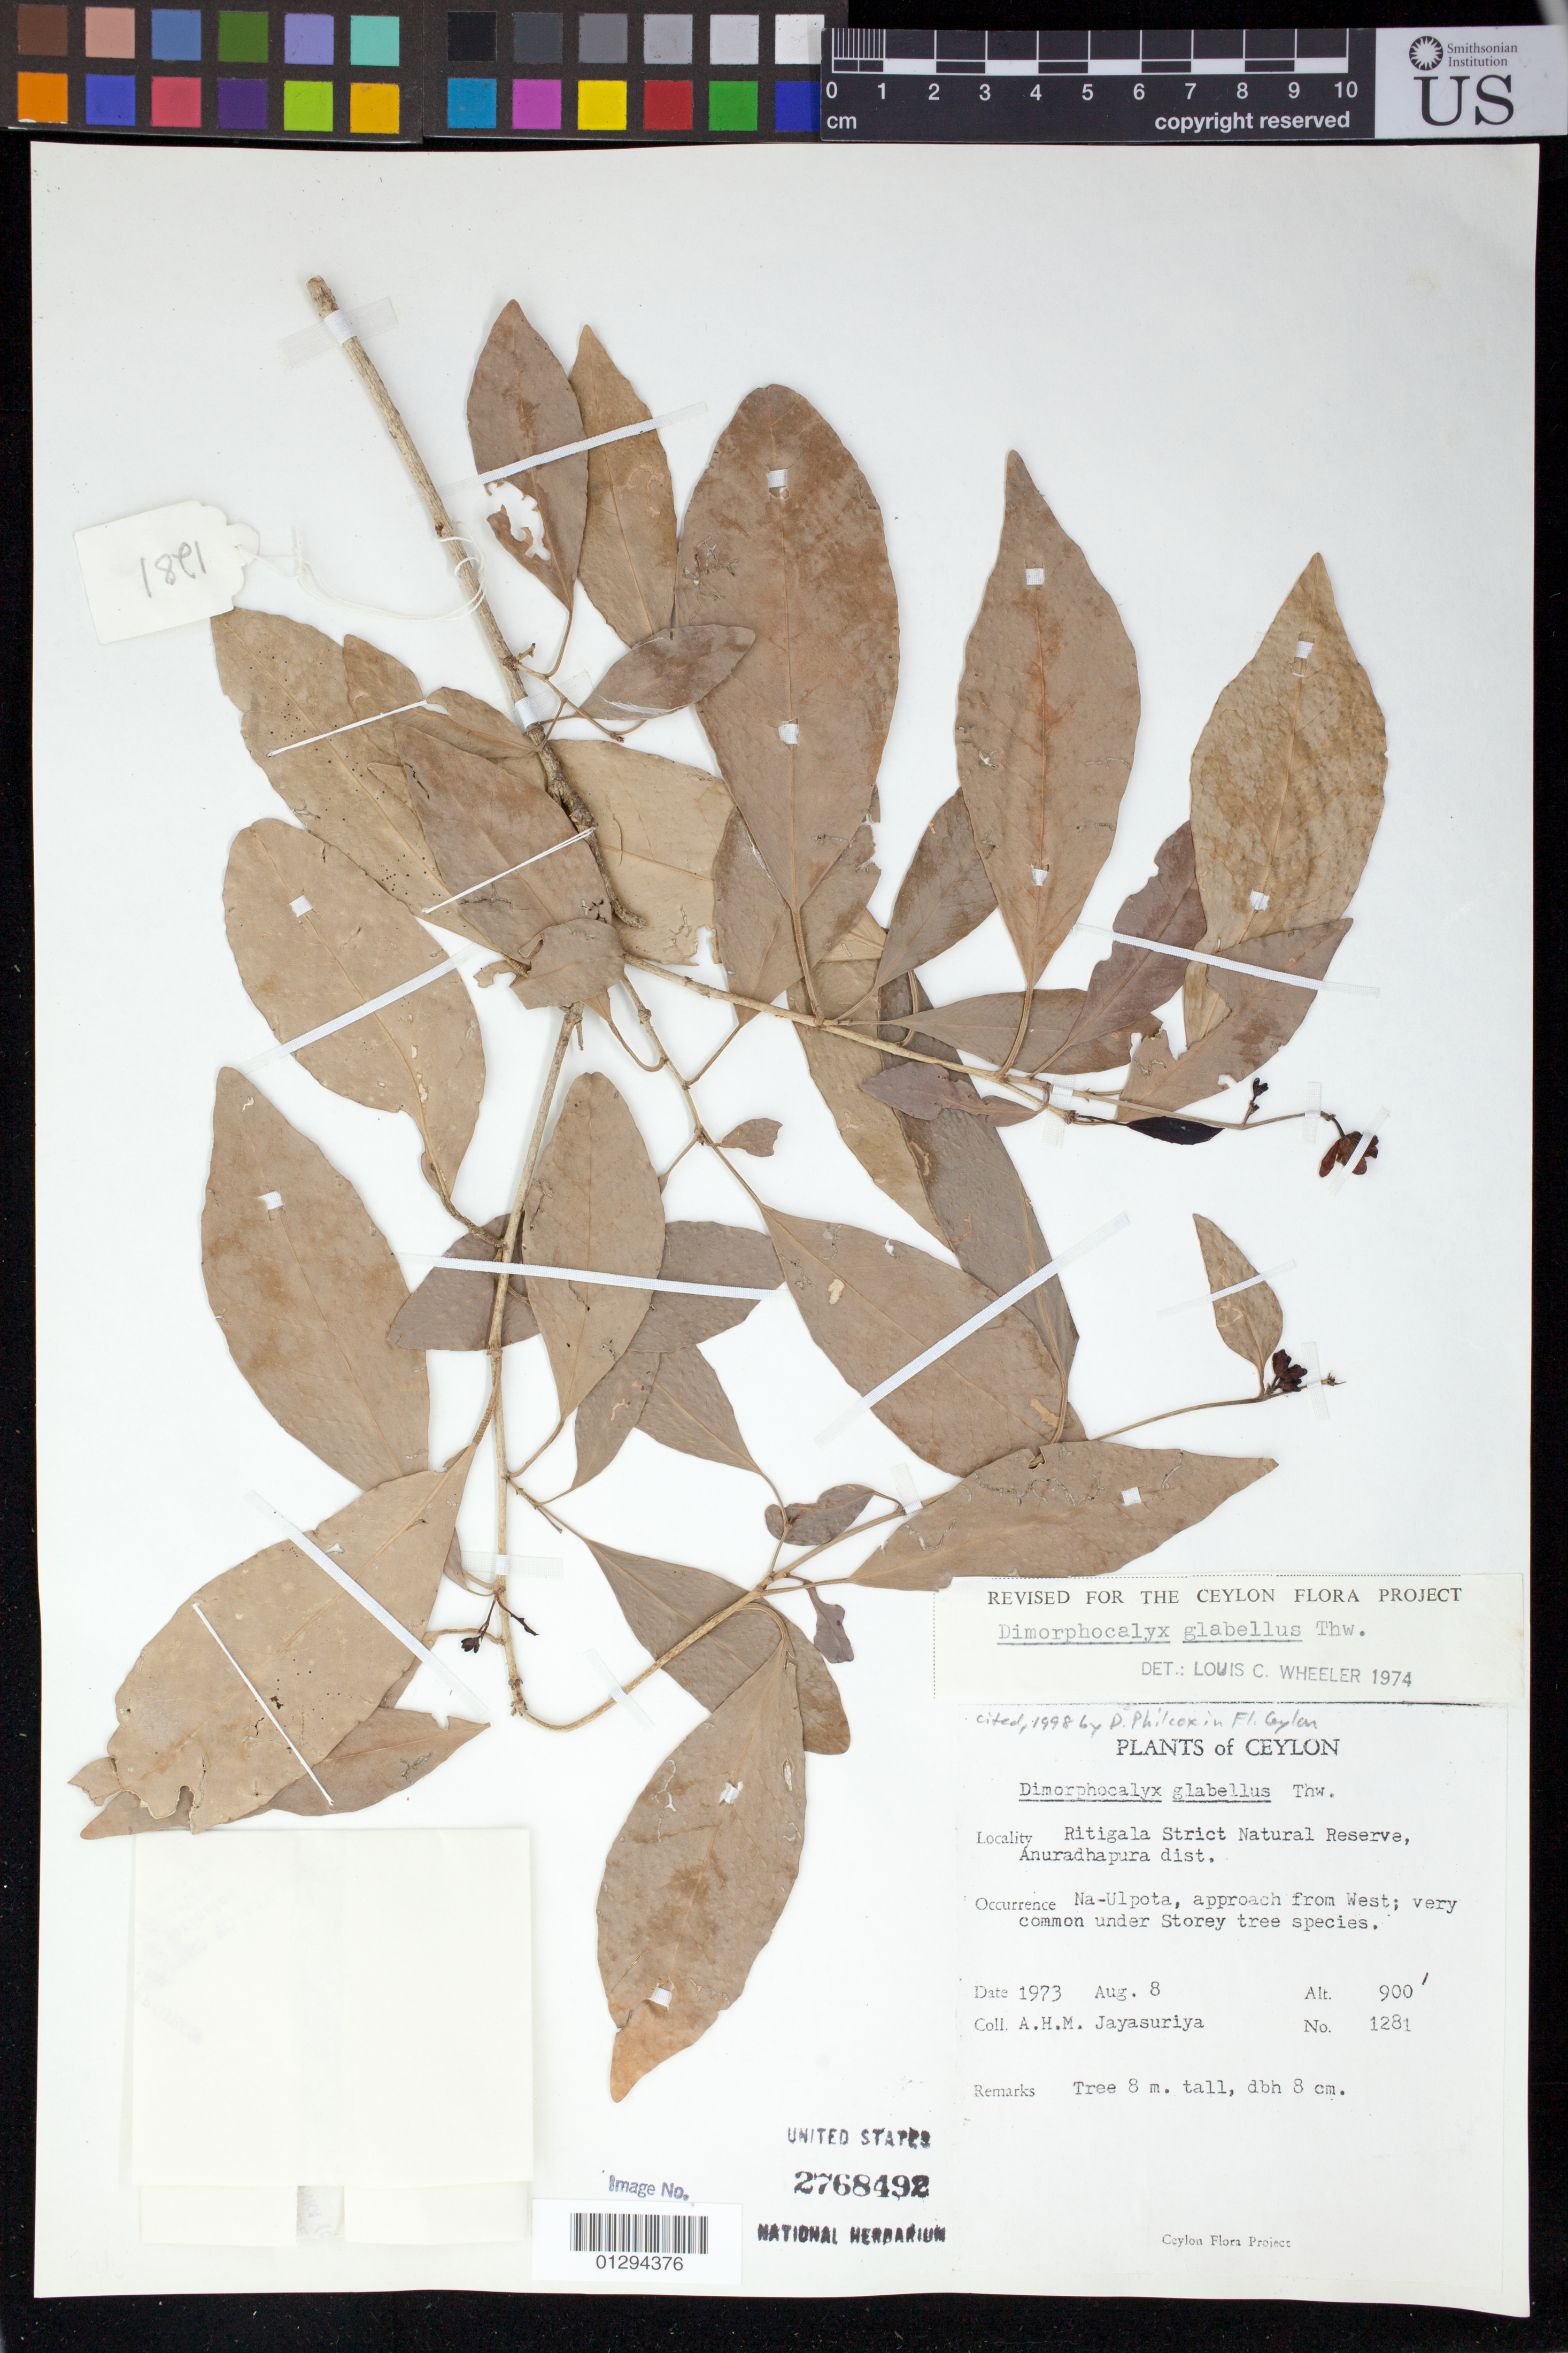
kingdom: Plantae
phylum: Tracheophyta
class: Magnoliopsida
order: Malpighiales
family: Euphorbiaceae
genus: Dimorphocalyx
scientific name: Dimorphocalyx glabellus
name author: Thwaites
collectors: A. H. Jayasuriya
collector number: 1281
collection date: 1973-08-08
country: Sri Lanka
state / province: North Central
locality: Ritigala Strict Natural Reserve, Anuradhapura dist. Na-Ulpota, approach from West.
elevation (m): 274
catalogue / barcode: US 2768492